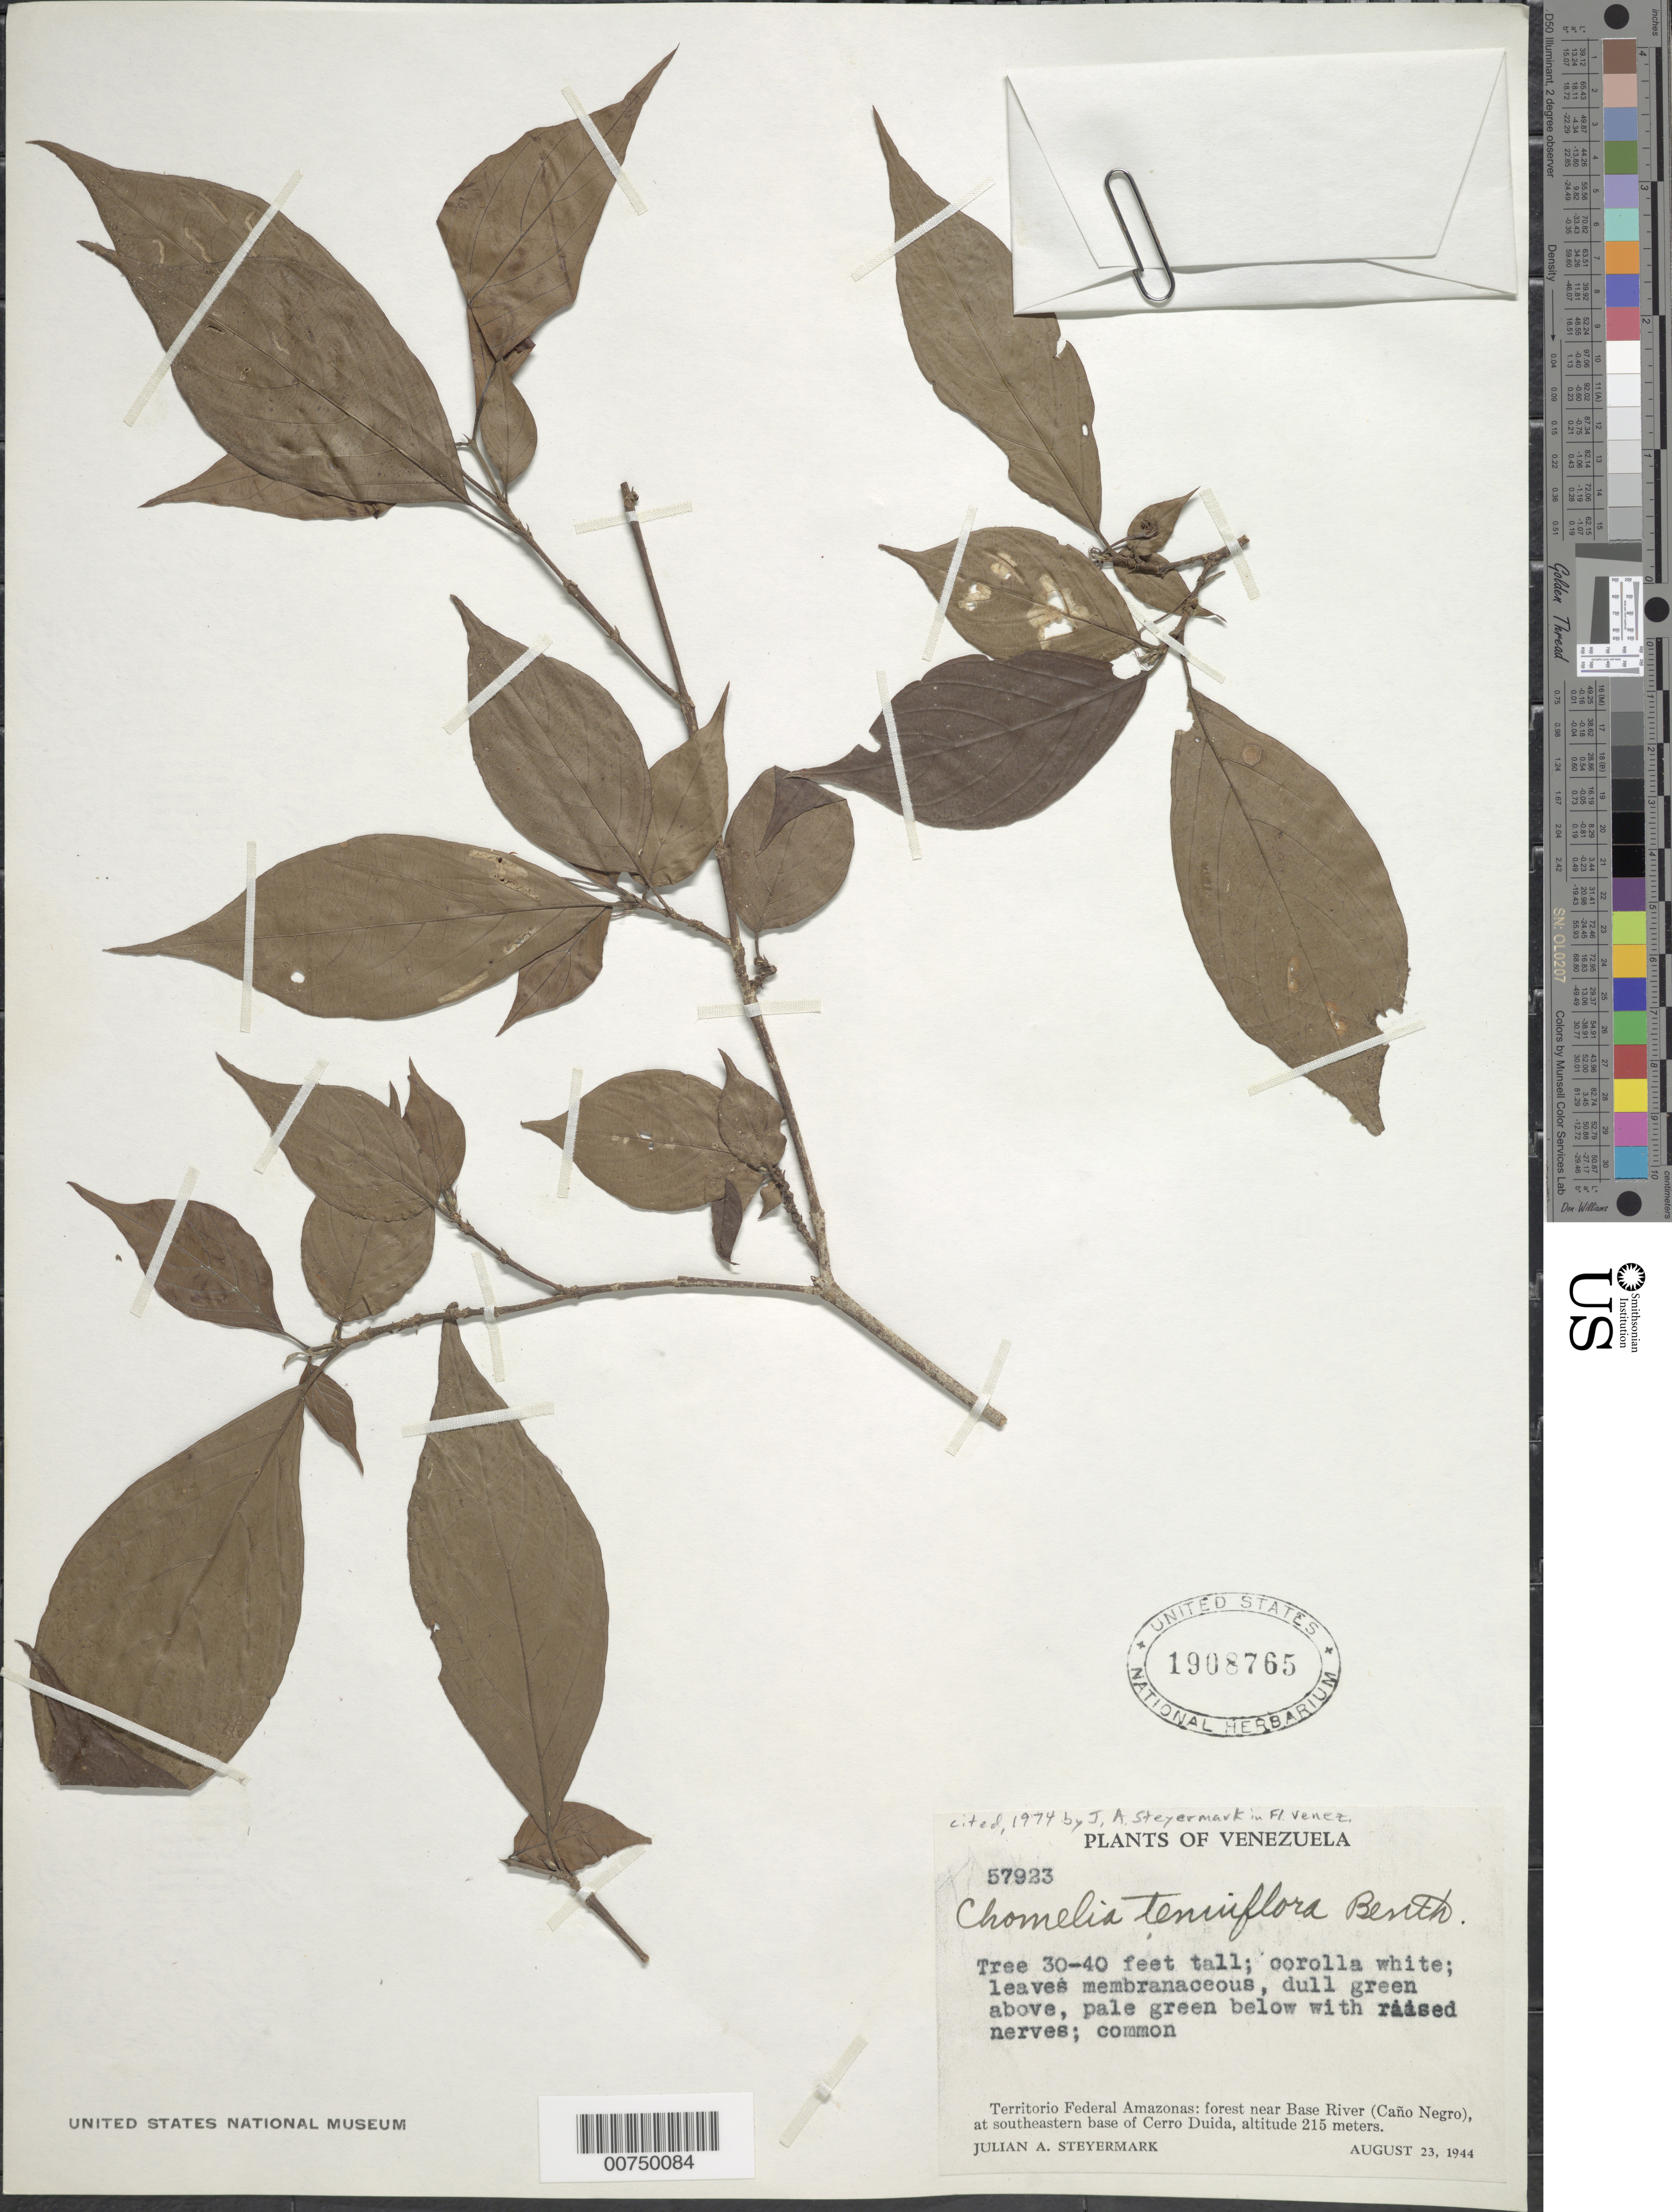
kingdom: Plantae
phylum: Tracheophyta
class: Magnoliopsida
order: Gentianales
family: Rubiaceae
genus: Chomelia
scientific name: Chomelia tenuiflora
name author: Benth.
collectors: J. Steyermark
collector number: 57923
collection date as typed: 23-Aug-44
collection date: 1944-08-23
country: Venezuela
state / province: Amazonas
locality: Cerro Duida, SE base; Caño Negro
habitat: Forest near cano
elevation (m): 215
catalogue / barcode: US 1908765